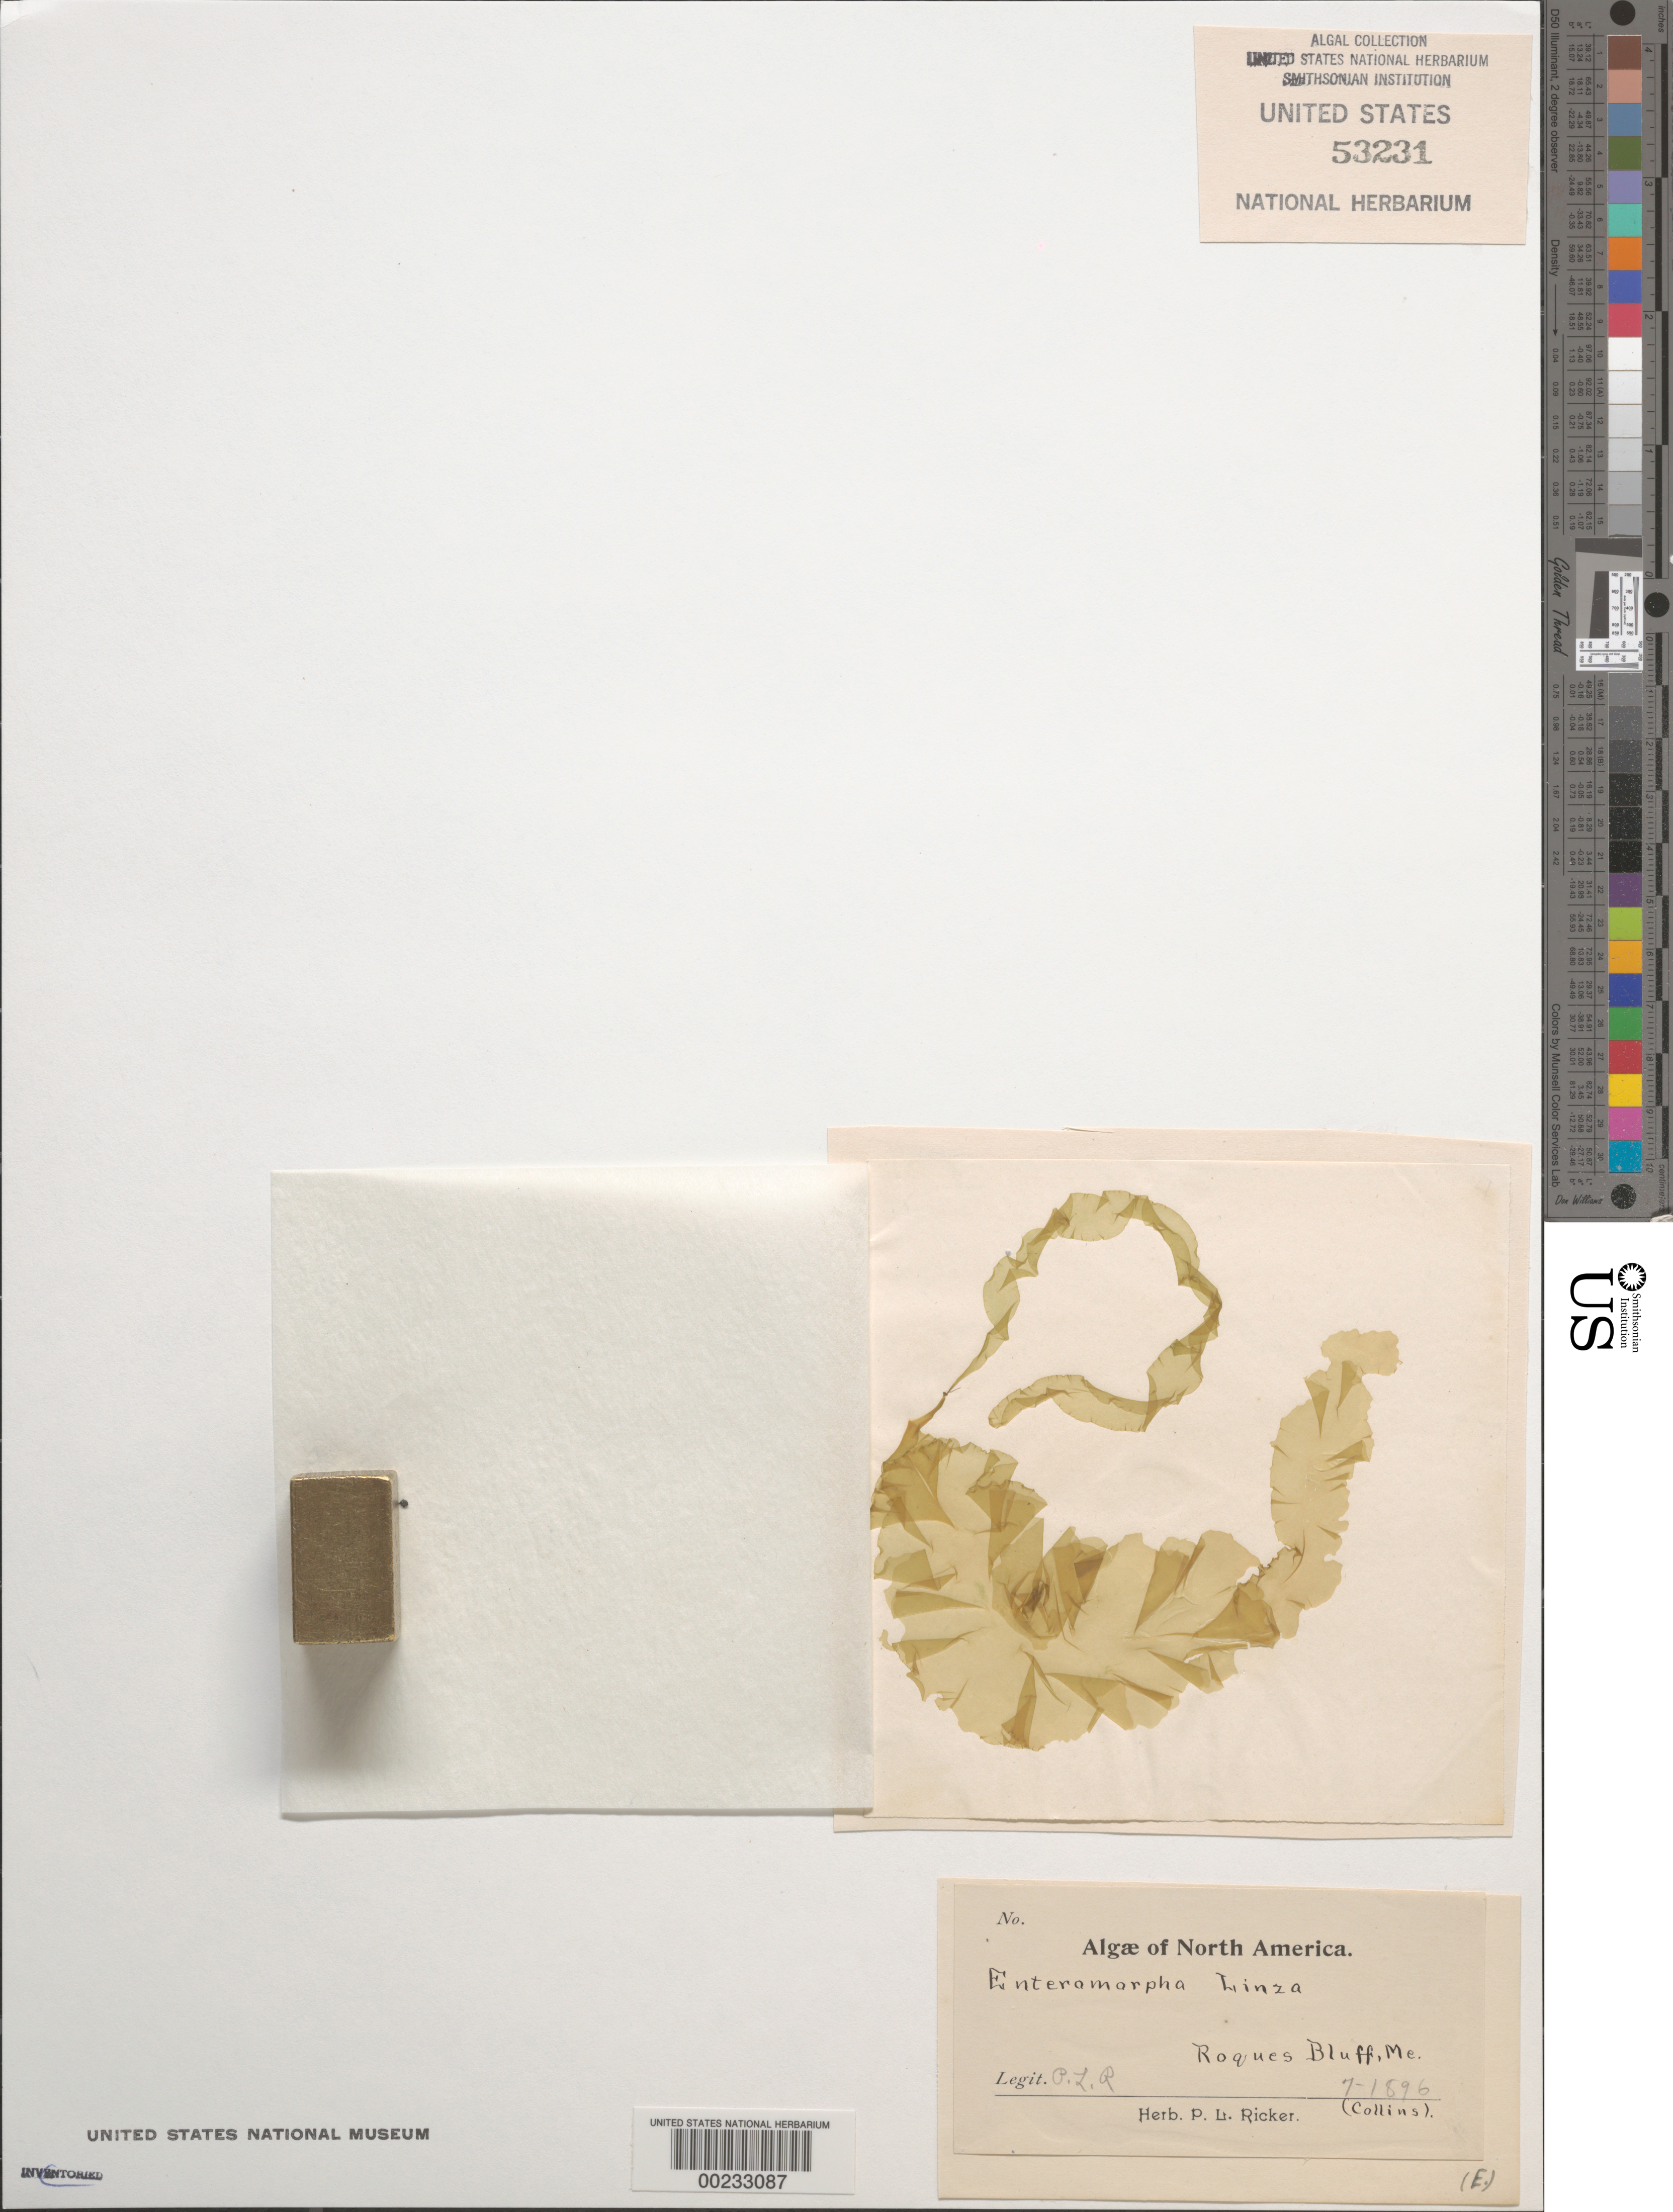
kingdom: Plantae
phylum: Chlorophyta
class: Ulvophyceae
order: Ulvales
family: Ulvaceae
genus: Ulva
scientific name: Ulva clathrata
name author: (Roth) C. Agardh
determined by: Algae name updating Project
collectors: P. Ricker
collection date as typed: Jul 1896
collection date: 1896-07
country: United States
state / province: Maine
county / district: Washington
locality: Roque Bluffs (Roques Bluff)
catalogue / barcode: US 53231